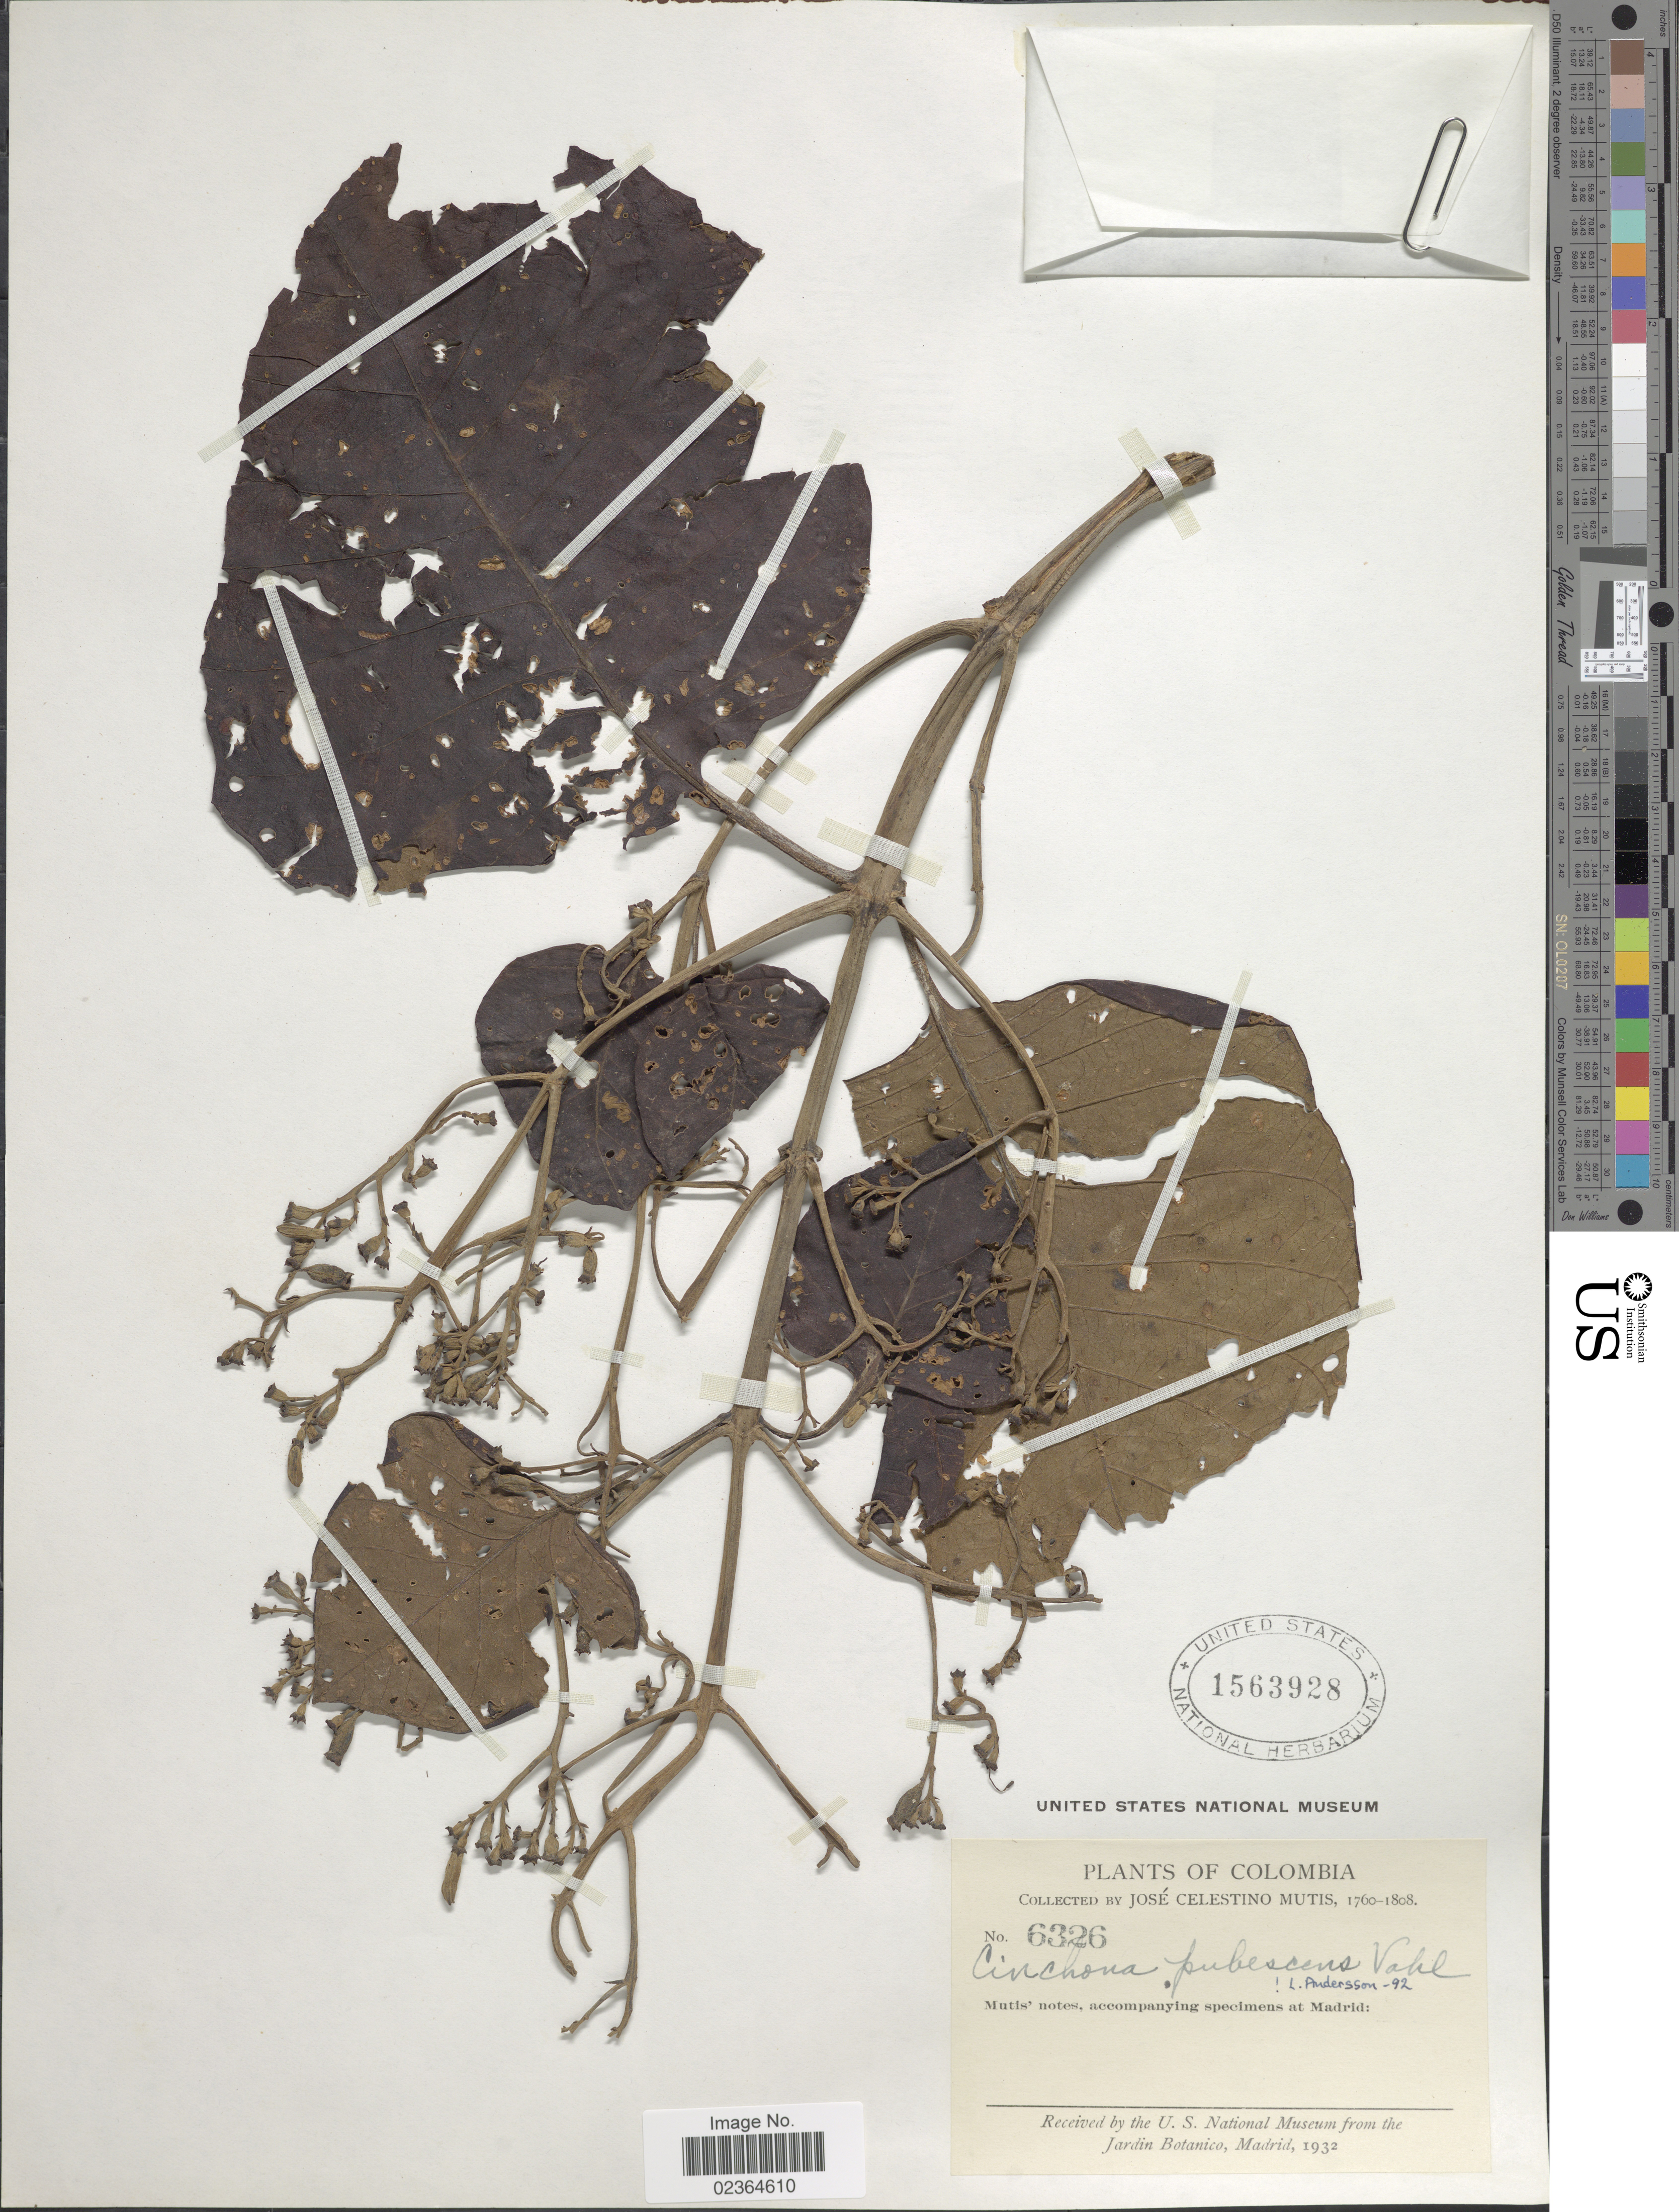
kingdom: Plantae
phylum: Tracheophyta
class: Magnoliopsida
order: Gentianales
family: Rubiaceae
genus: Cinchona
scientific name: Cinchona pubescens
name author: Vahl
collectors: J. C. B. Mutis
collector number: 6326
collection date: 1760/1808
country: Colombia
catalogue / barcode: US 1563928